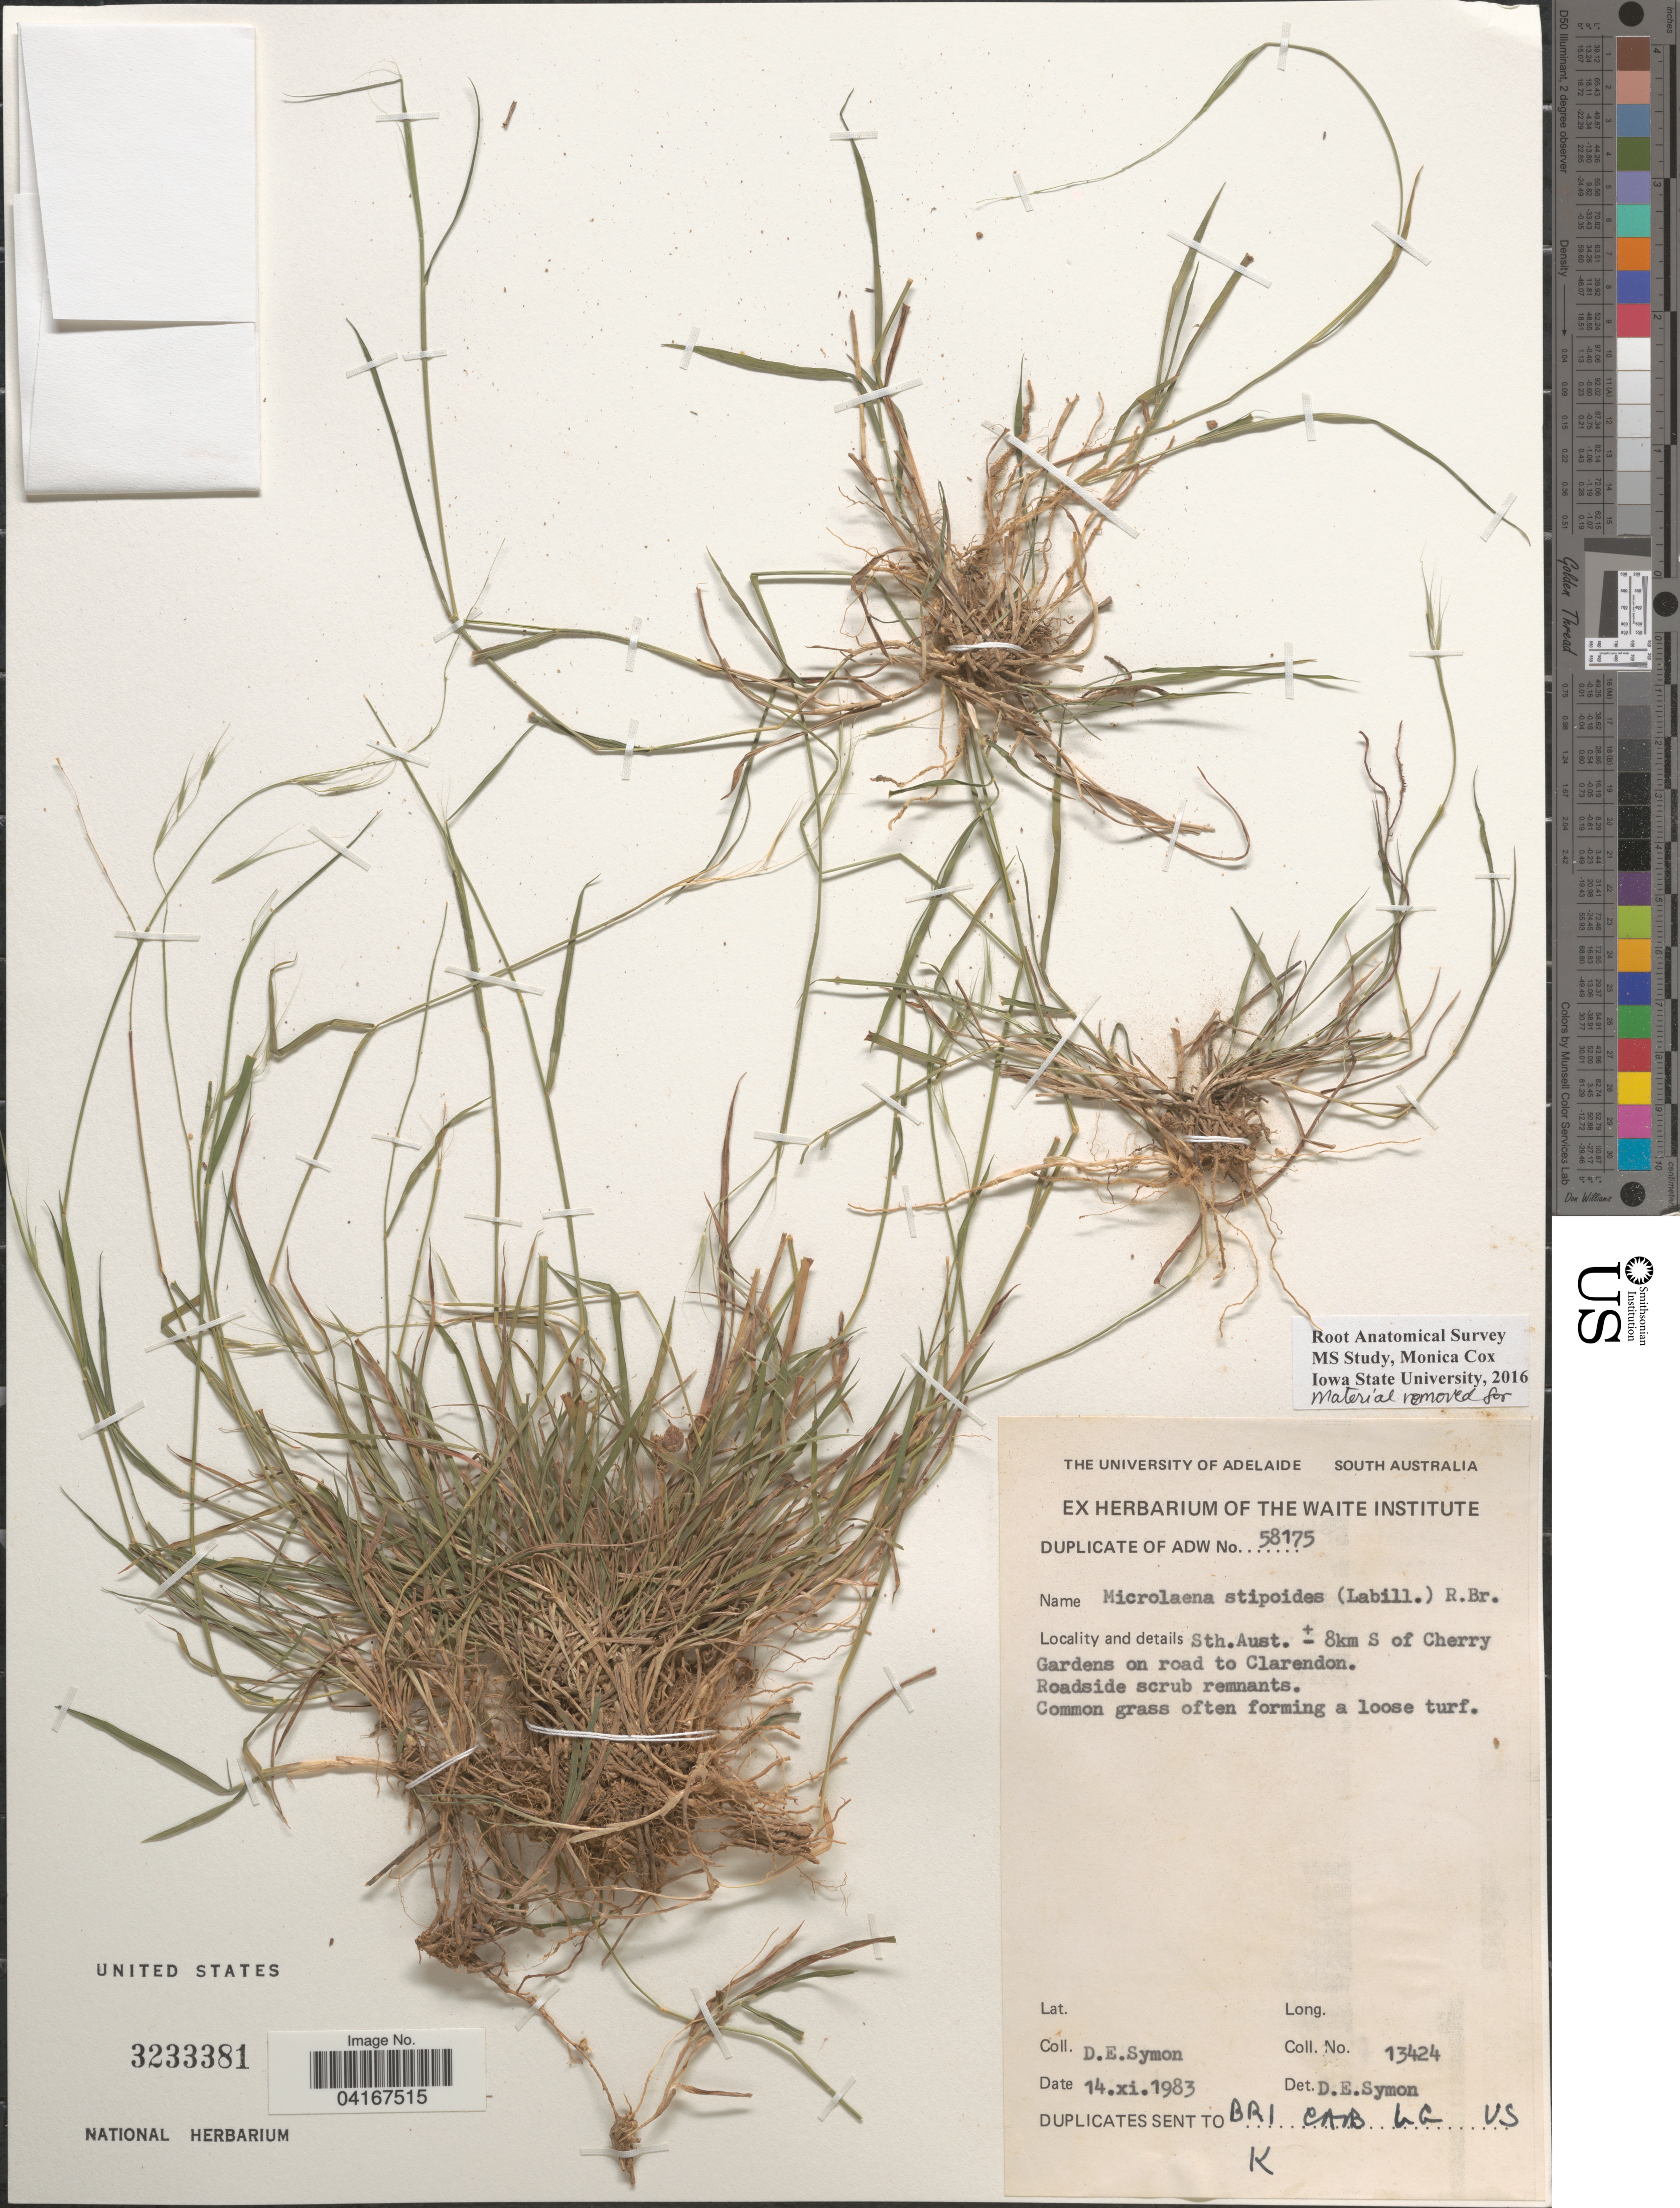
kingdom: Plantae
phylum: Tracheophyta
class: Liliopsida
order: Poales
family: Poaceae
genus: Microlaena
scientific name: Microlaena stipoides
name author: (Labill.) R. Br.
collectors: D. Symon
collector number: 13424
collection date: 1983-11-14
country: Australia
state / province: South Australia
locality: Sth. Aust. ± 8km S of Cherry Gardens on road to Clarendon.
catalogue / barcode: US 32333831